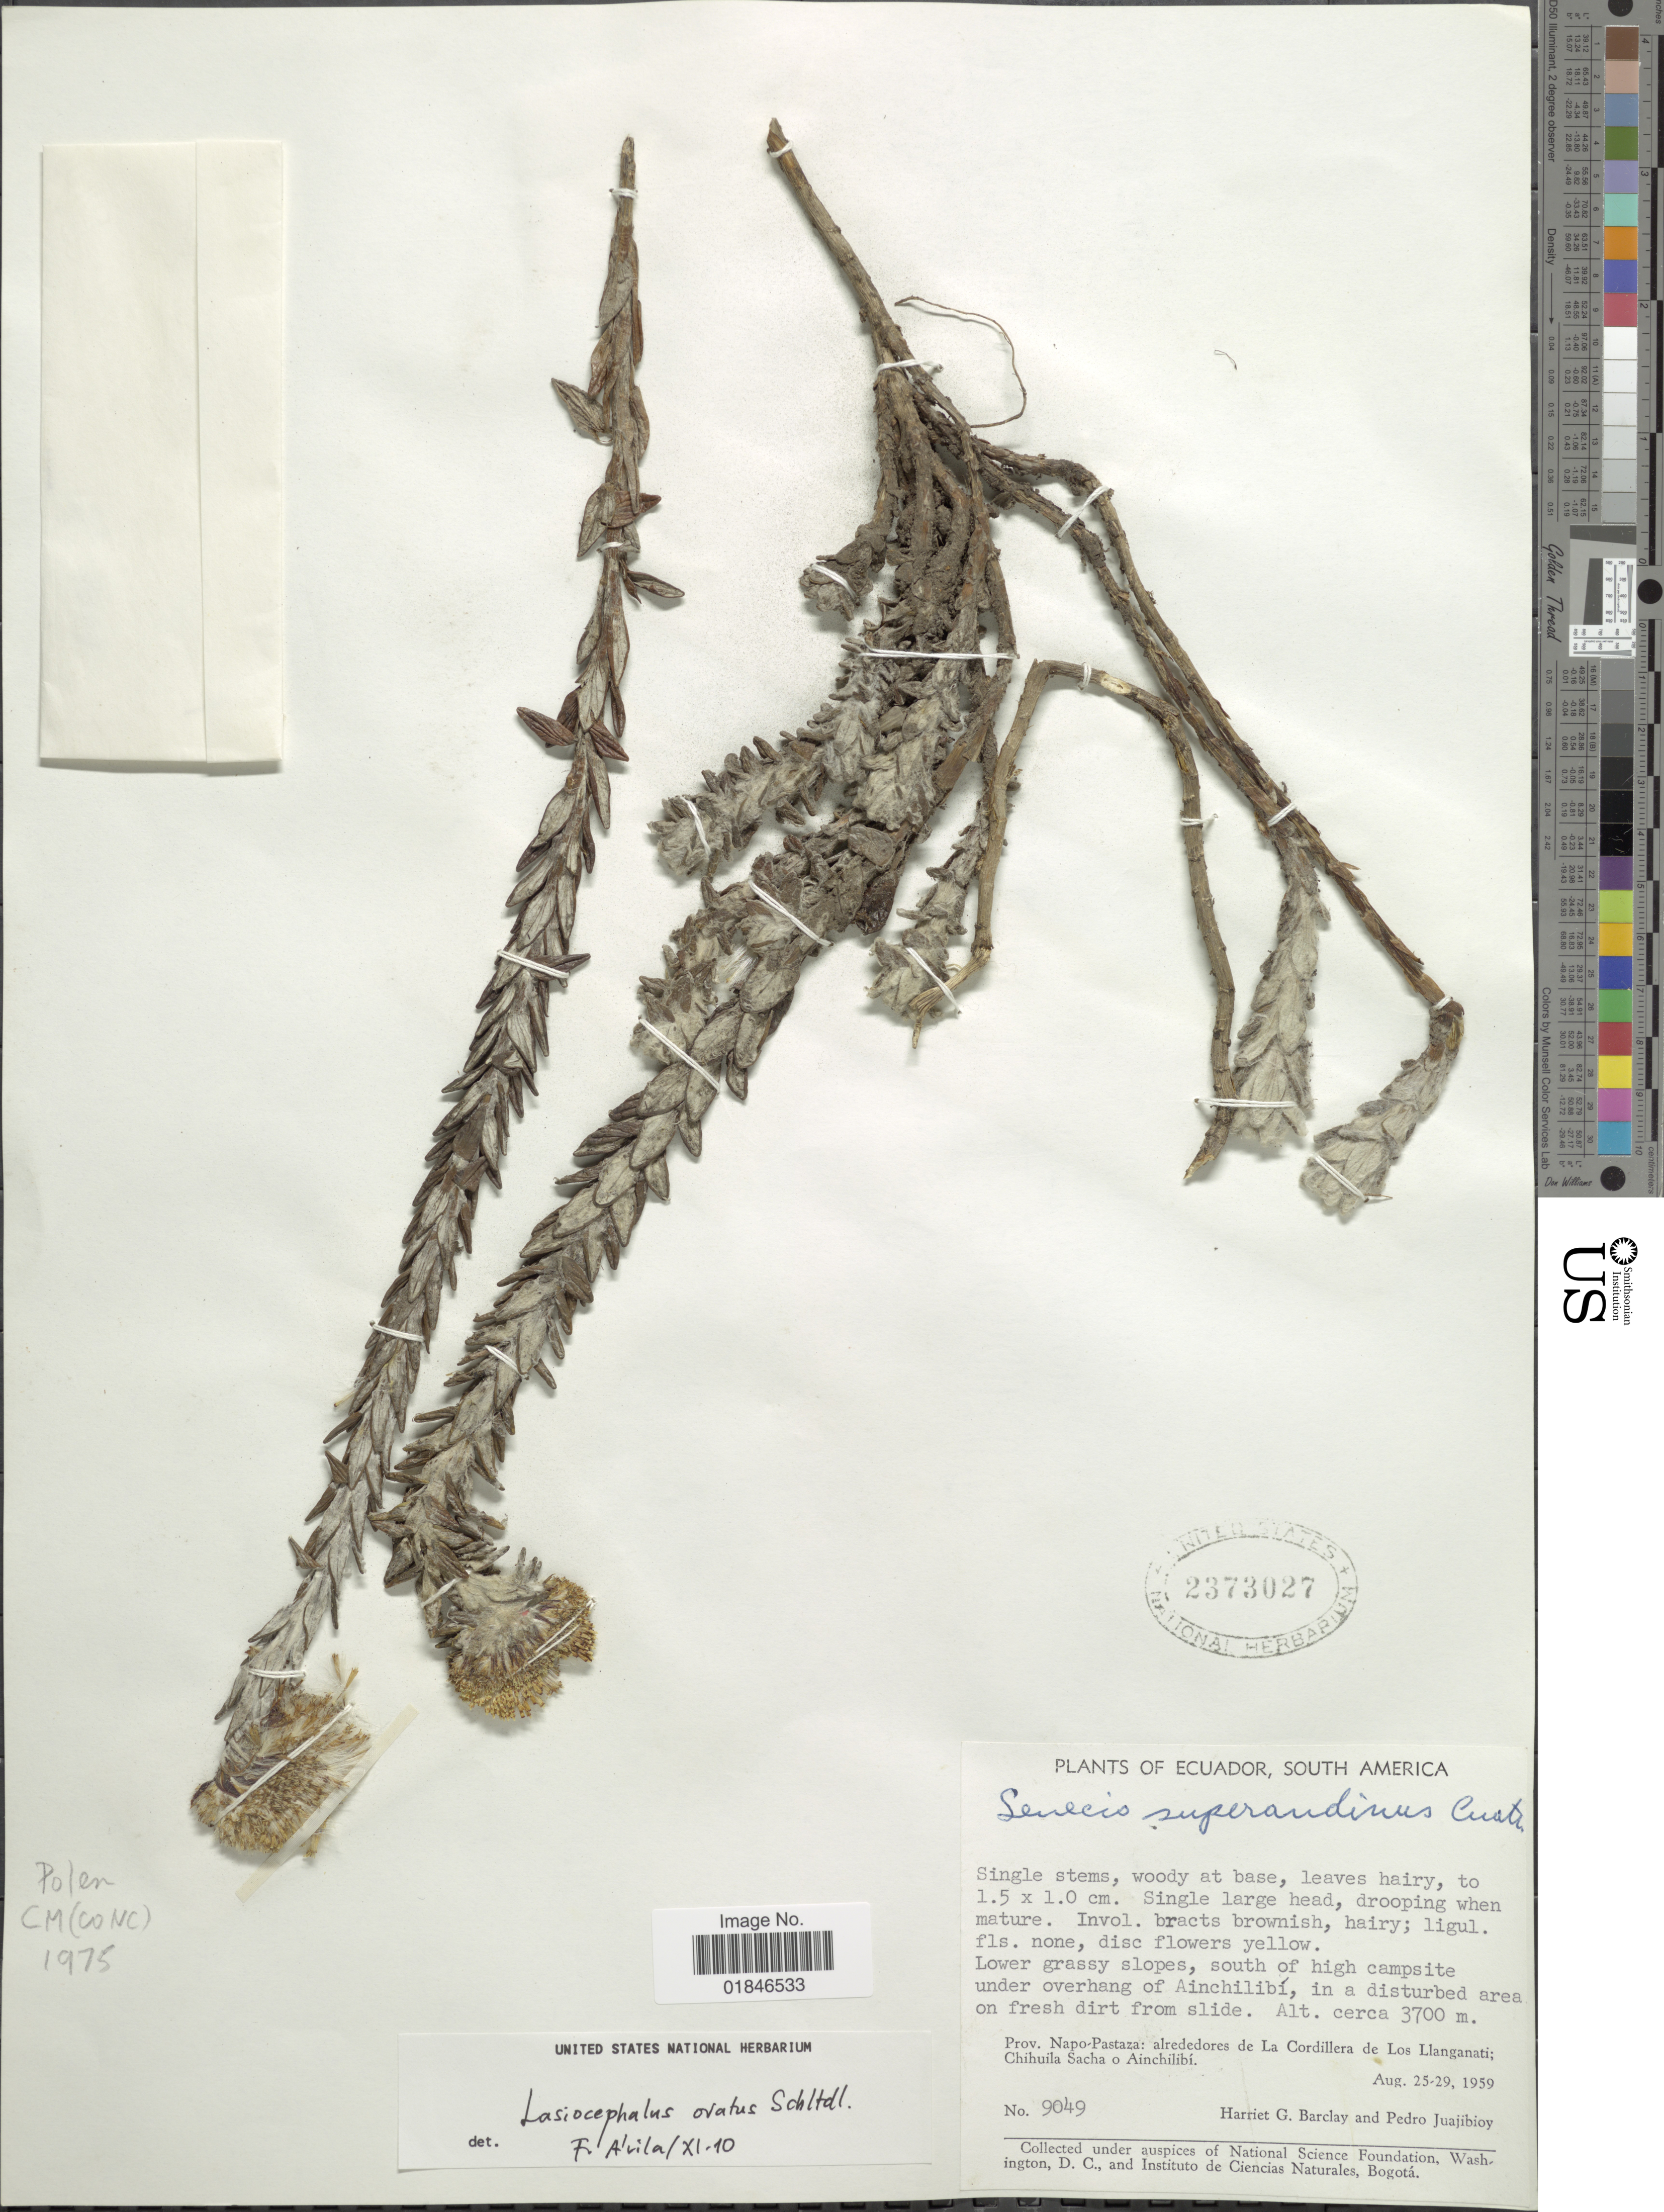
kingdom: Plantae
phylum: Tracheophyta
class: Magnoliopsida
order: Asterales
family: Asteraceae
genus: Senecio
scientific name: Senecio superandinus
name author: Cuatrec.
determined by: Salomon, Luciana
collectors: H. G. Barclay & P. Juajibioy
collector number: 9049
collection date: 1959-08-25/1959-08-29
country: Ecuador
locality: Prov. Napo-Pastaza: alrededores de La Cordillera de Los Llanganati Chihuila Sacha o Ainchilibi. Under overhang of Ainchilibi.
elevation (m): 3700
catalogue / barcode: US 2373027